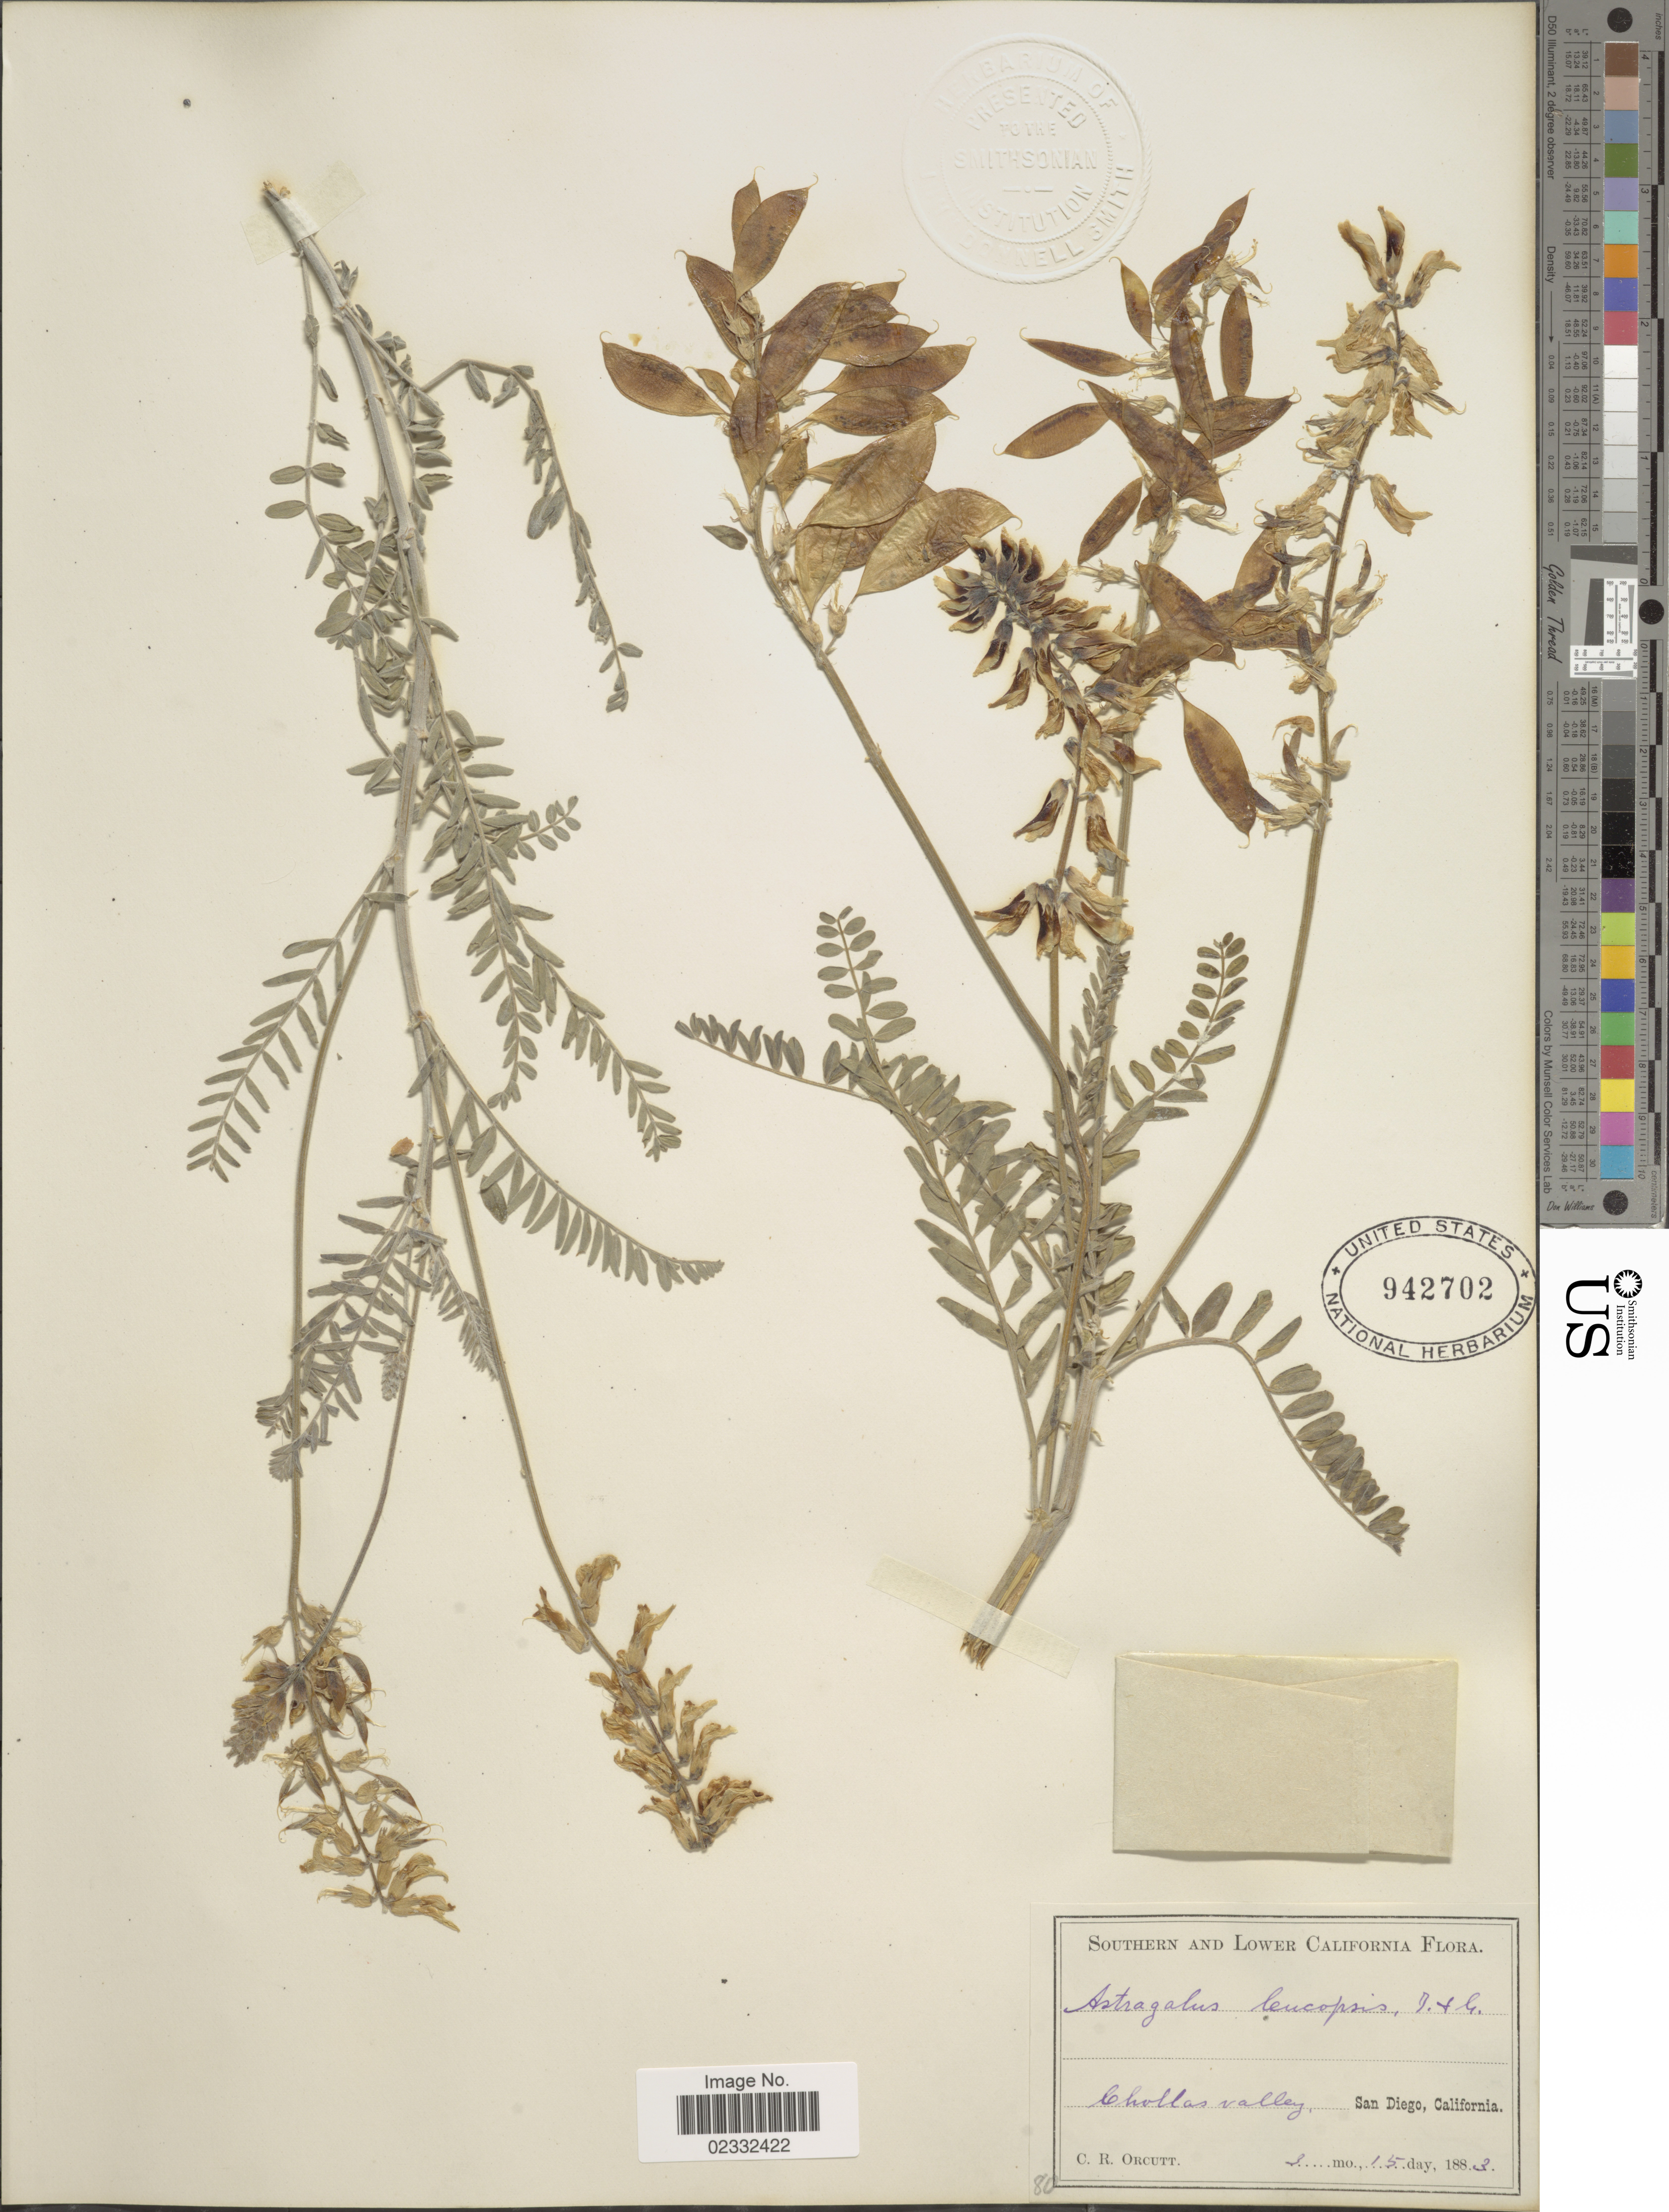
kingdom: Plantae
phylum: Tracheophyta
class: Magnoliopsida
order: Fabales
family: Fabaceae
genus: Astragalus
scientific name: Astragalus leucopsis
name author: (Torr.) Torr.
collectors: C. R. Orcutt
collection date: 1883-03-15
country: United States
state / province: California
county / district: San Diego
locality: Southern and Lower California, Chollas valley San Diego, California.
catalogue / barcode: US 942702